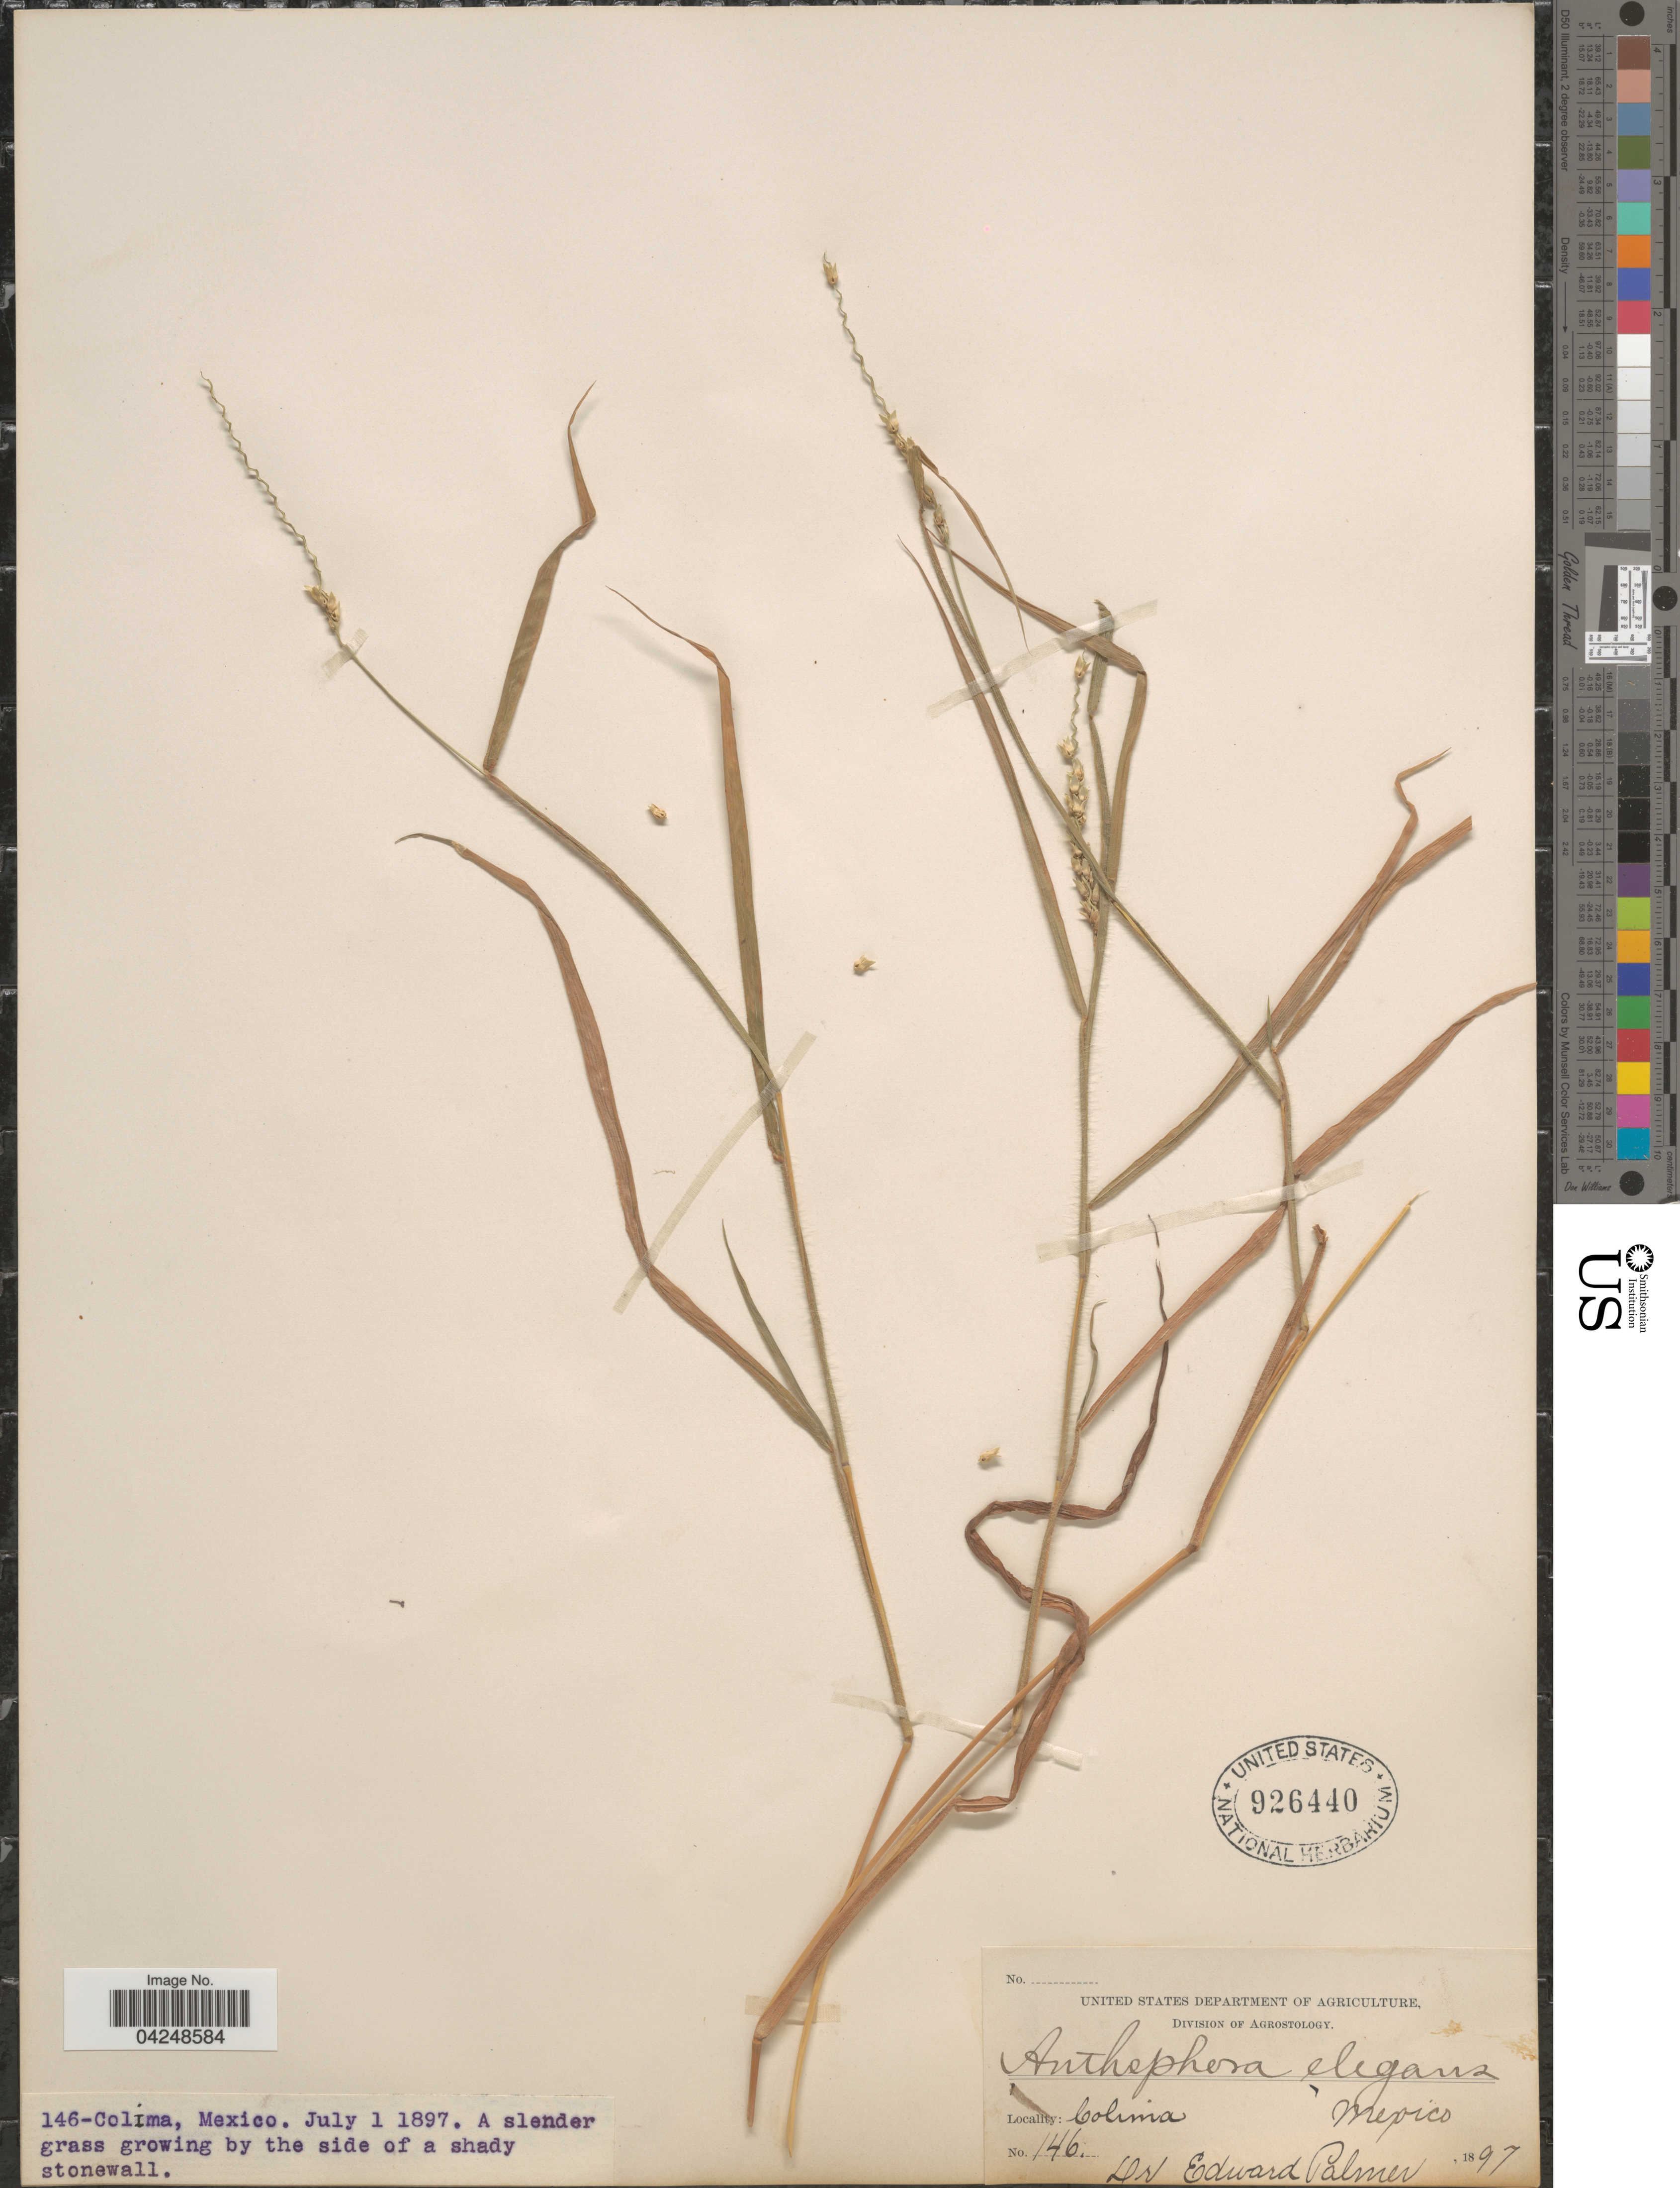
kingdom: Plantae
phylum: Tracheophyta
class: Liliopsida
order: Poales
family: Poaceae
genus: Anthephora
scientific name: Anthephora hermaphrodita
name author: (L.) Kuntze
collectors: E. Palmer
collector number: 146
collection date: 1897-07-01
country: Mexico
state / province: Colima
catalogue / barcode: US 926440